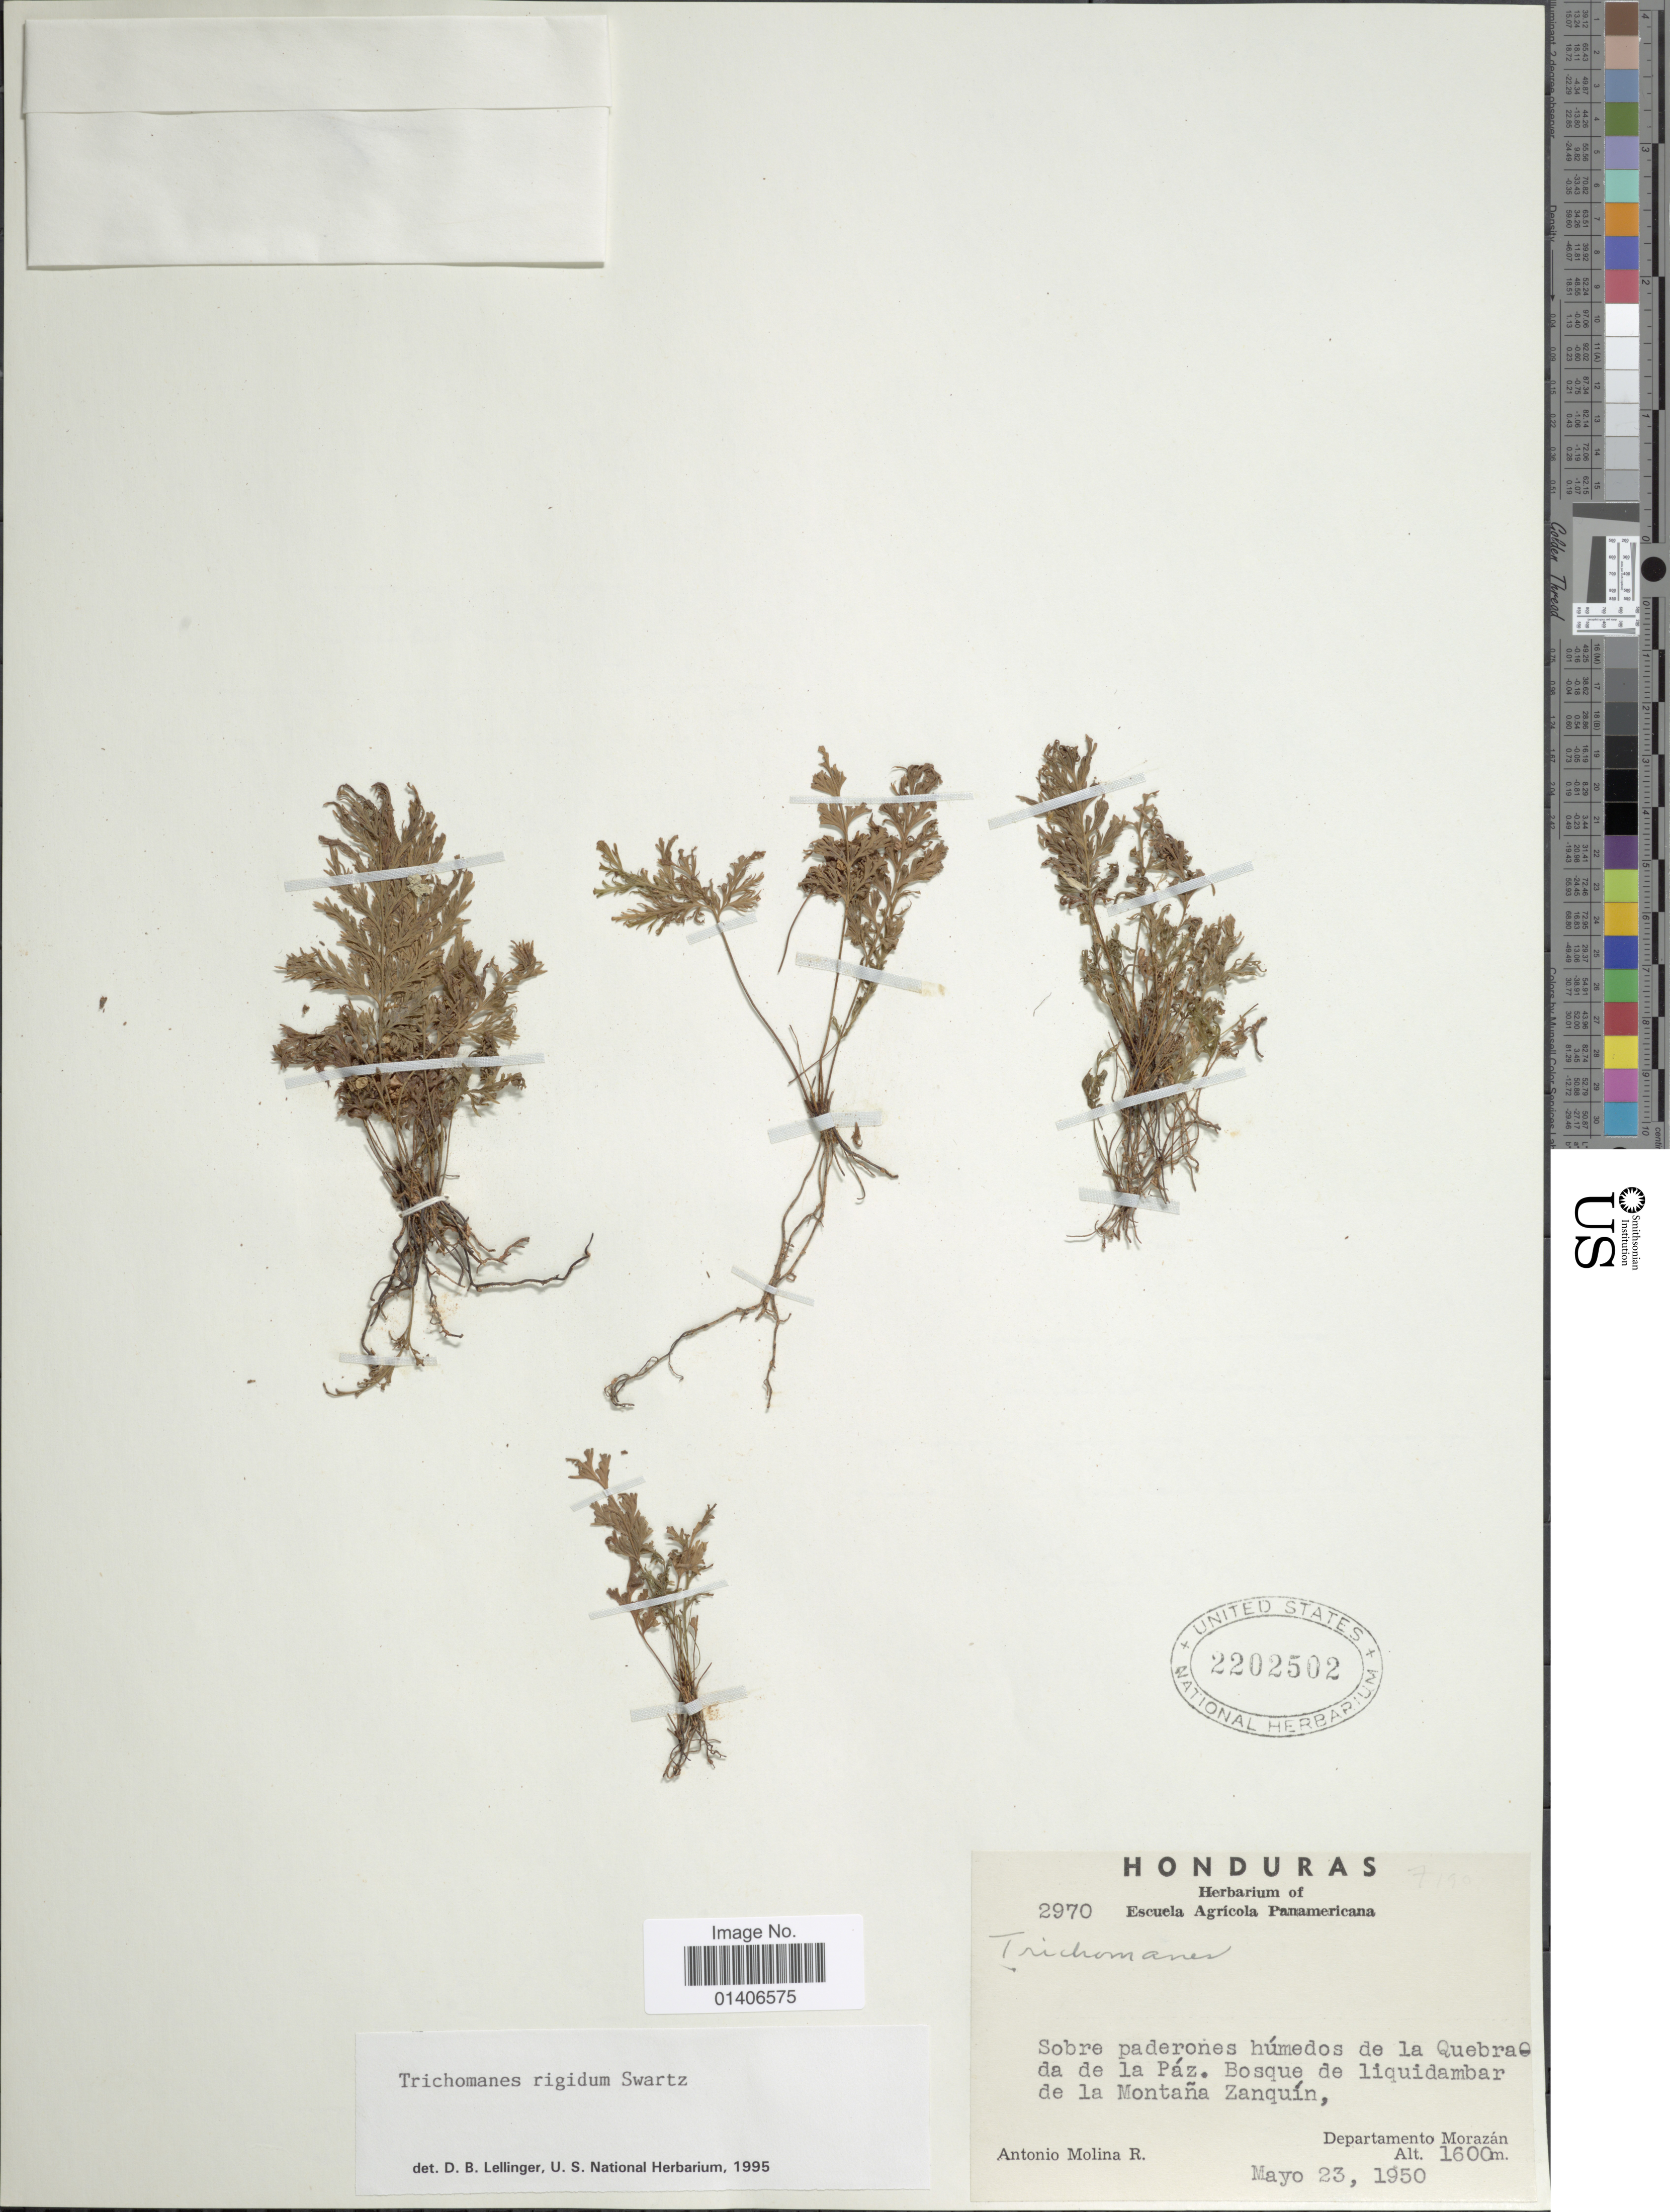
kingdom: Plantae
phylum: Tracheophyta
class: Polypodiopsida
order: Hymenophyllales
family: Hymenophyllaceae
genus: Abrodictyum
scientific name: Abrodictyum rigidum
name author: (Sw.) Ebihara & Dubuisson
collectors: A. Molina R.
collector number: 2970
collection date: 1950-05-23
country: Honduras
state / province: Fco. Morazán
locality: Sobre paderones húmedos de la quebrada de la Páz. Bosque de liquidambar de la Montaña Zanquin, Departamento Morazán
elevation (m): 1600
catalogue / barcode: US 2202502